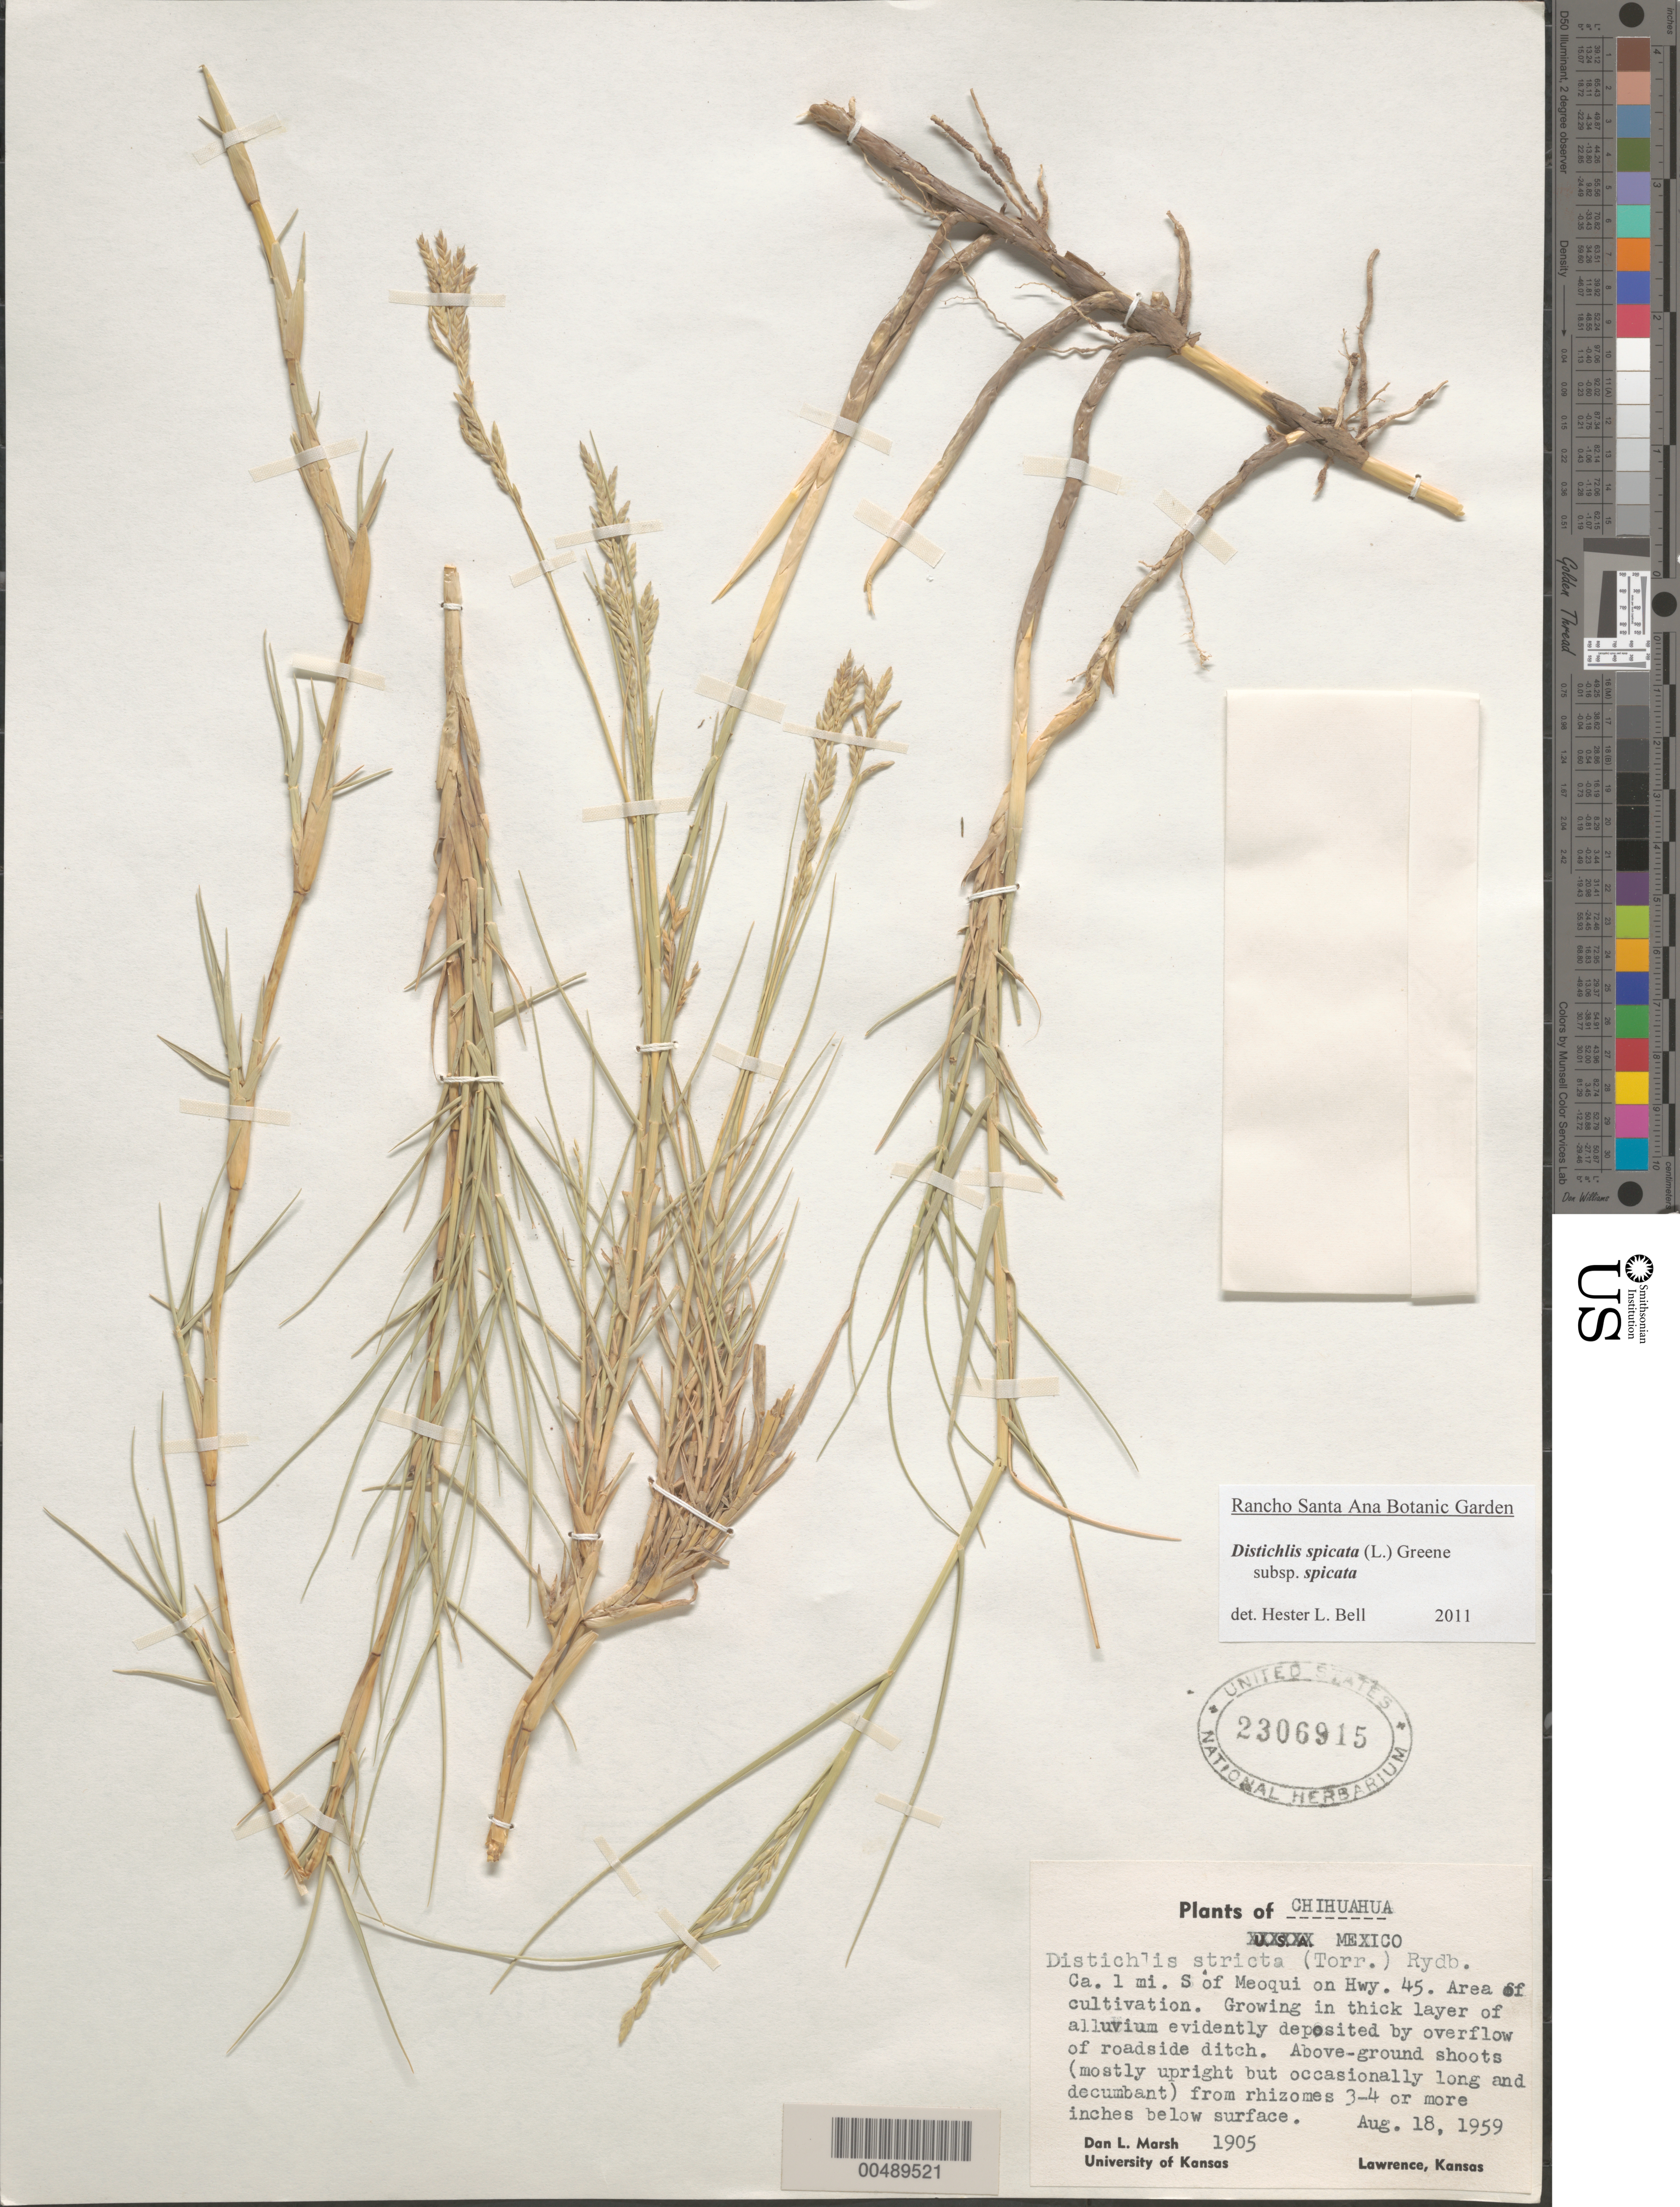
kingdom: Plantae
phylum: Tracheophyta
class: Liliopsida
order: Poales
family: Poaceae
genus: Distichlis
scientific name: Distichlis spicata subsp. spicata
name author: (L.) Greene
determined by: Bell, H. L.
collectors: D. L. Marsh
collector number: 1905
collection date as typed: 18 Aug 1959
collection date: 1959-08-18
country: Mexico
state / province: Chihuahua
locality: Ca 1 mi S of Meoqui on Hwy 45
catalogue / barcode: US 2306915